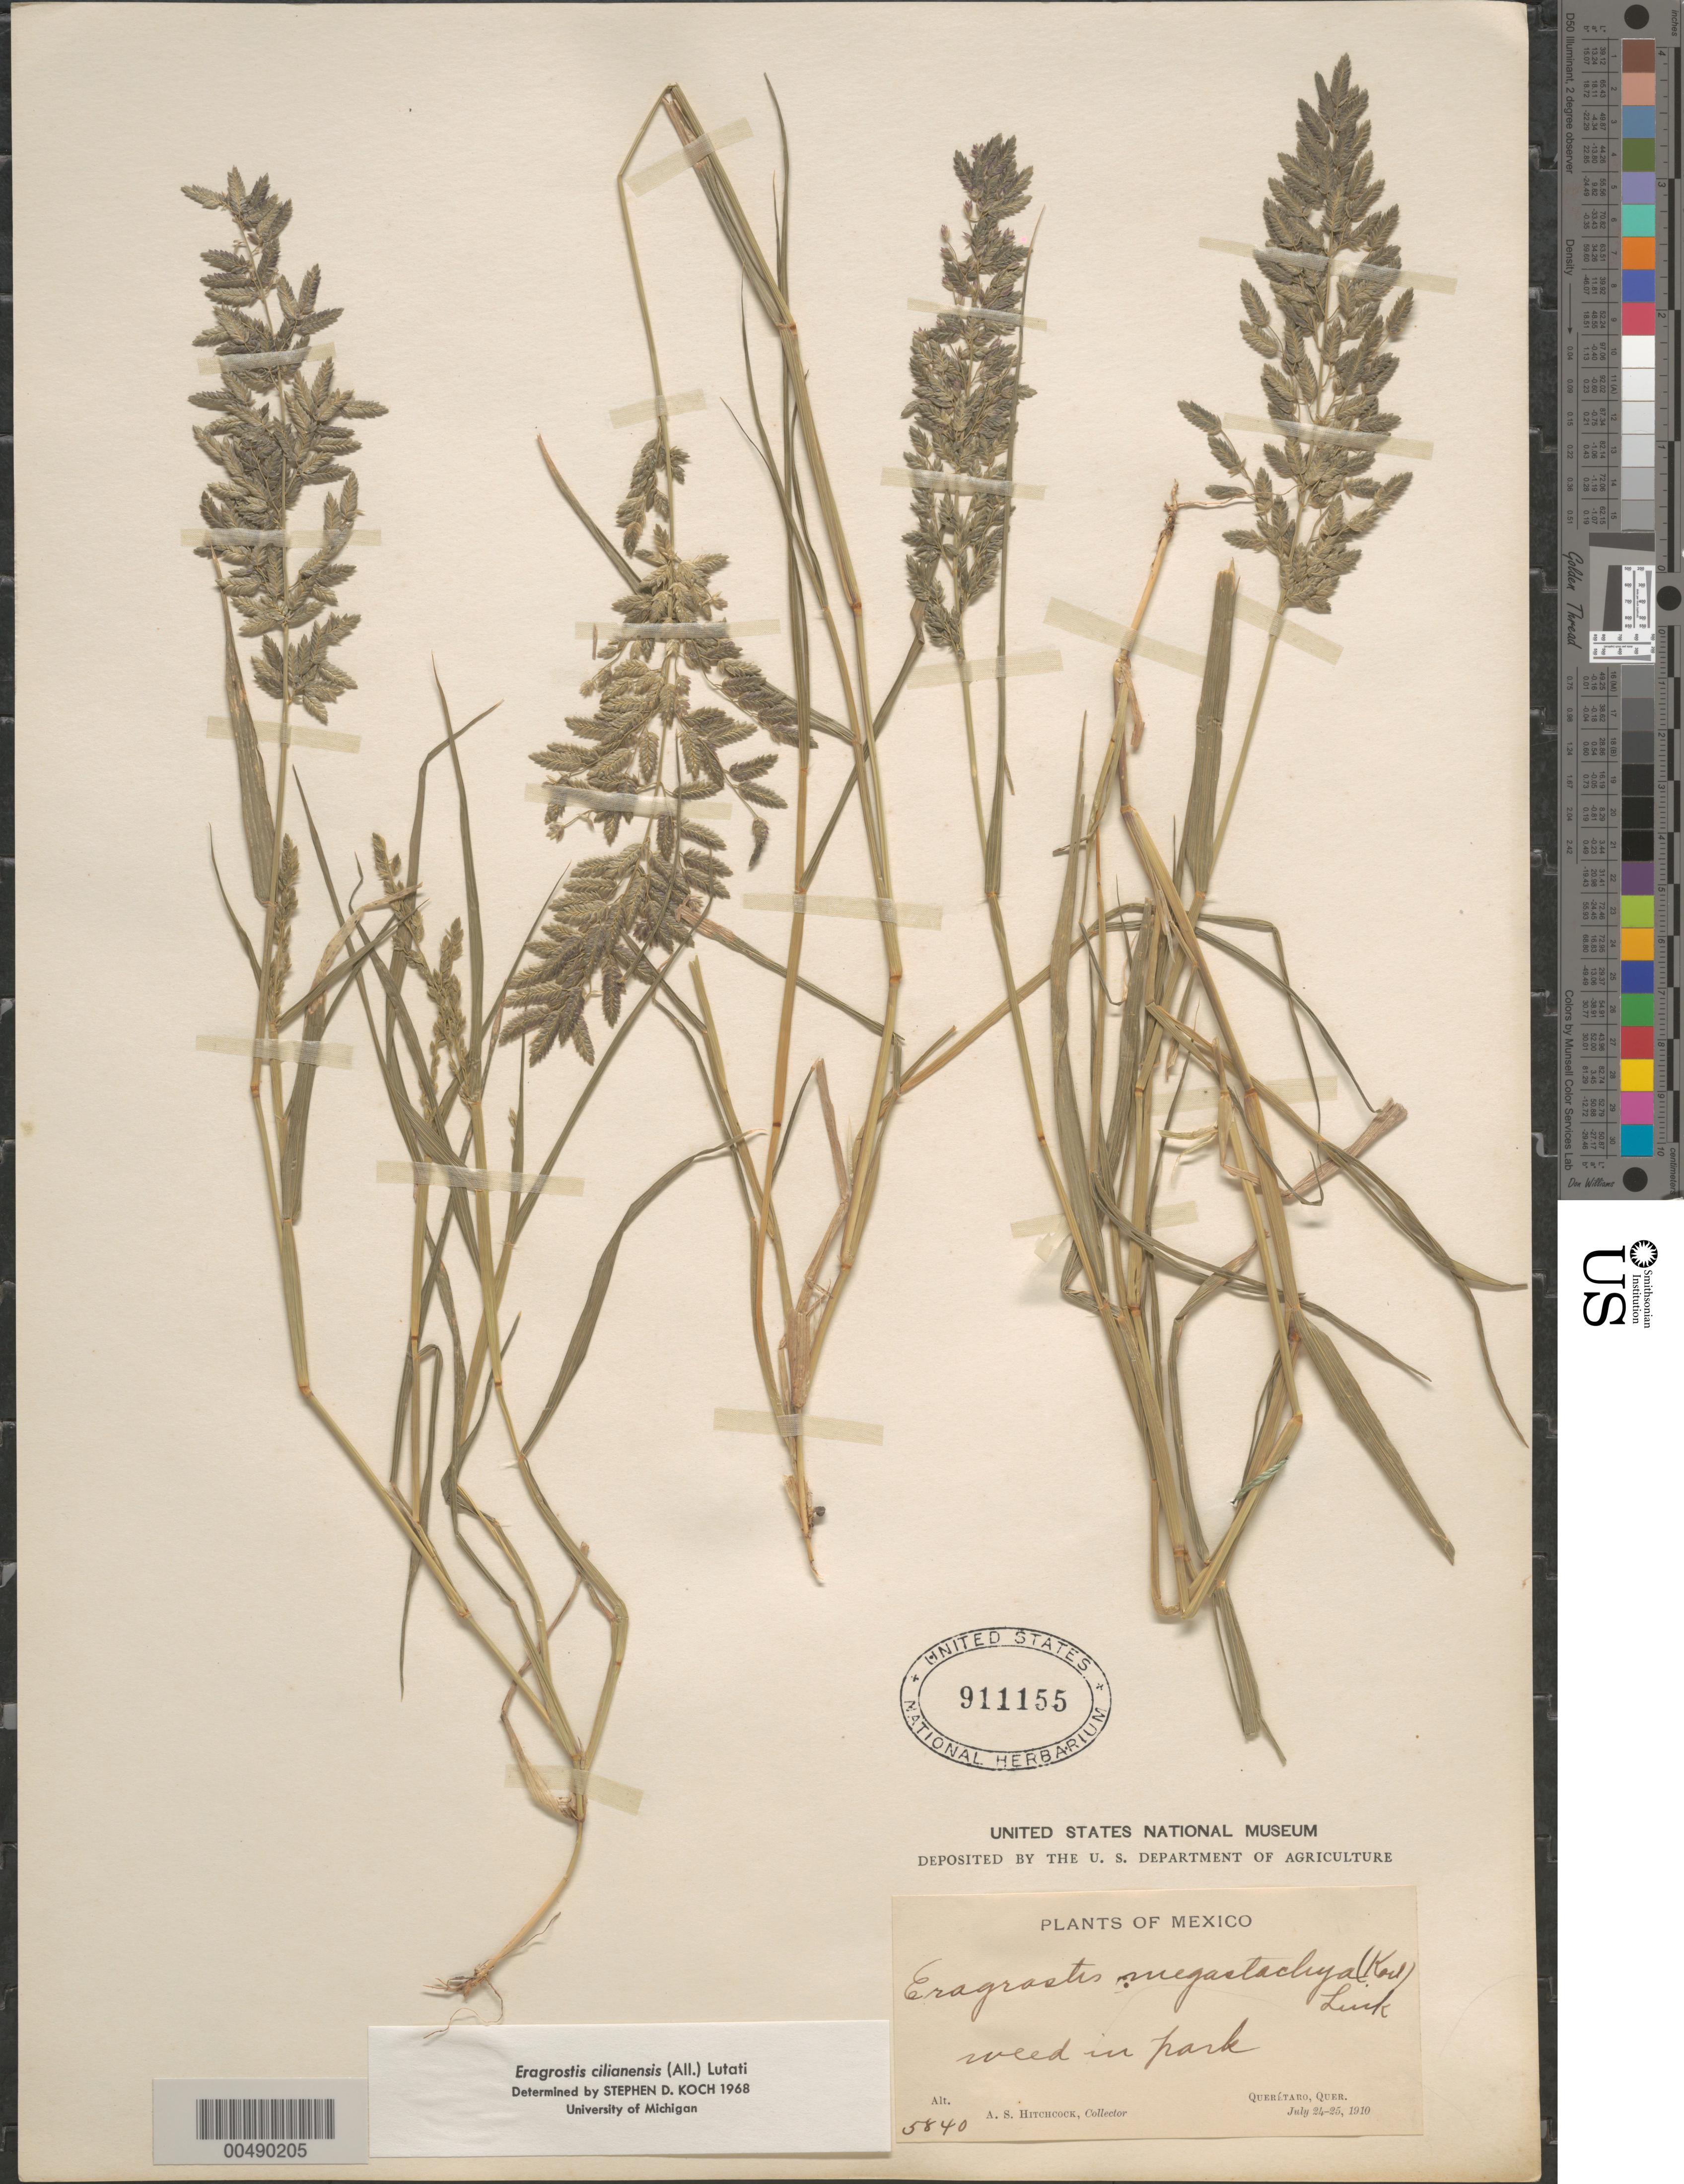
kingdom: Plantae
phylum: Tracheophyta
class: Liliopsida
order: Poales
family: Poaceae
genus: Eragrostis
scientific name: Eragrostis cilianensis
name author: (Bellardi) Vignolo ex Janch.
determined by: Koch, S. D.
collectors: A. S. Hitchcock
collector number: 5840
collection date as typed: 24 Jul 1910 to 25 Jul 1910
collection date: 1910-07-24/1910-07-25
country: Mexico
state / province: Querétaro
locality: Querétaro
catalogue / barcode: US 911155